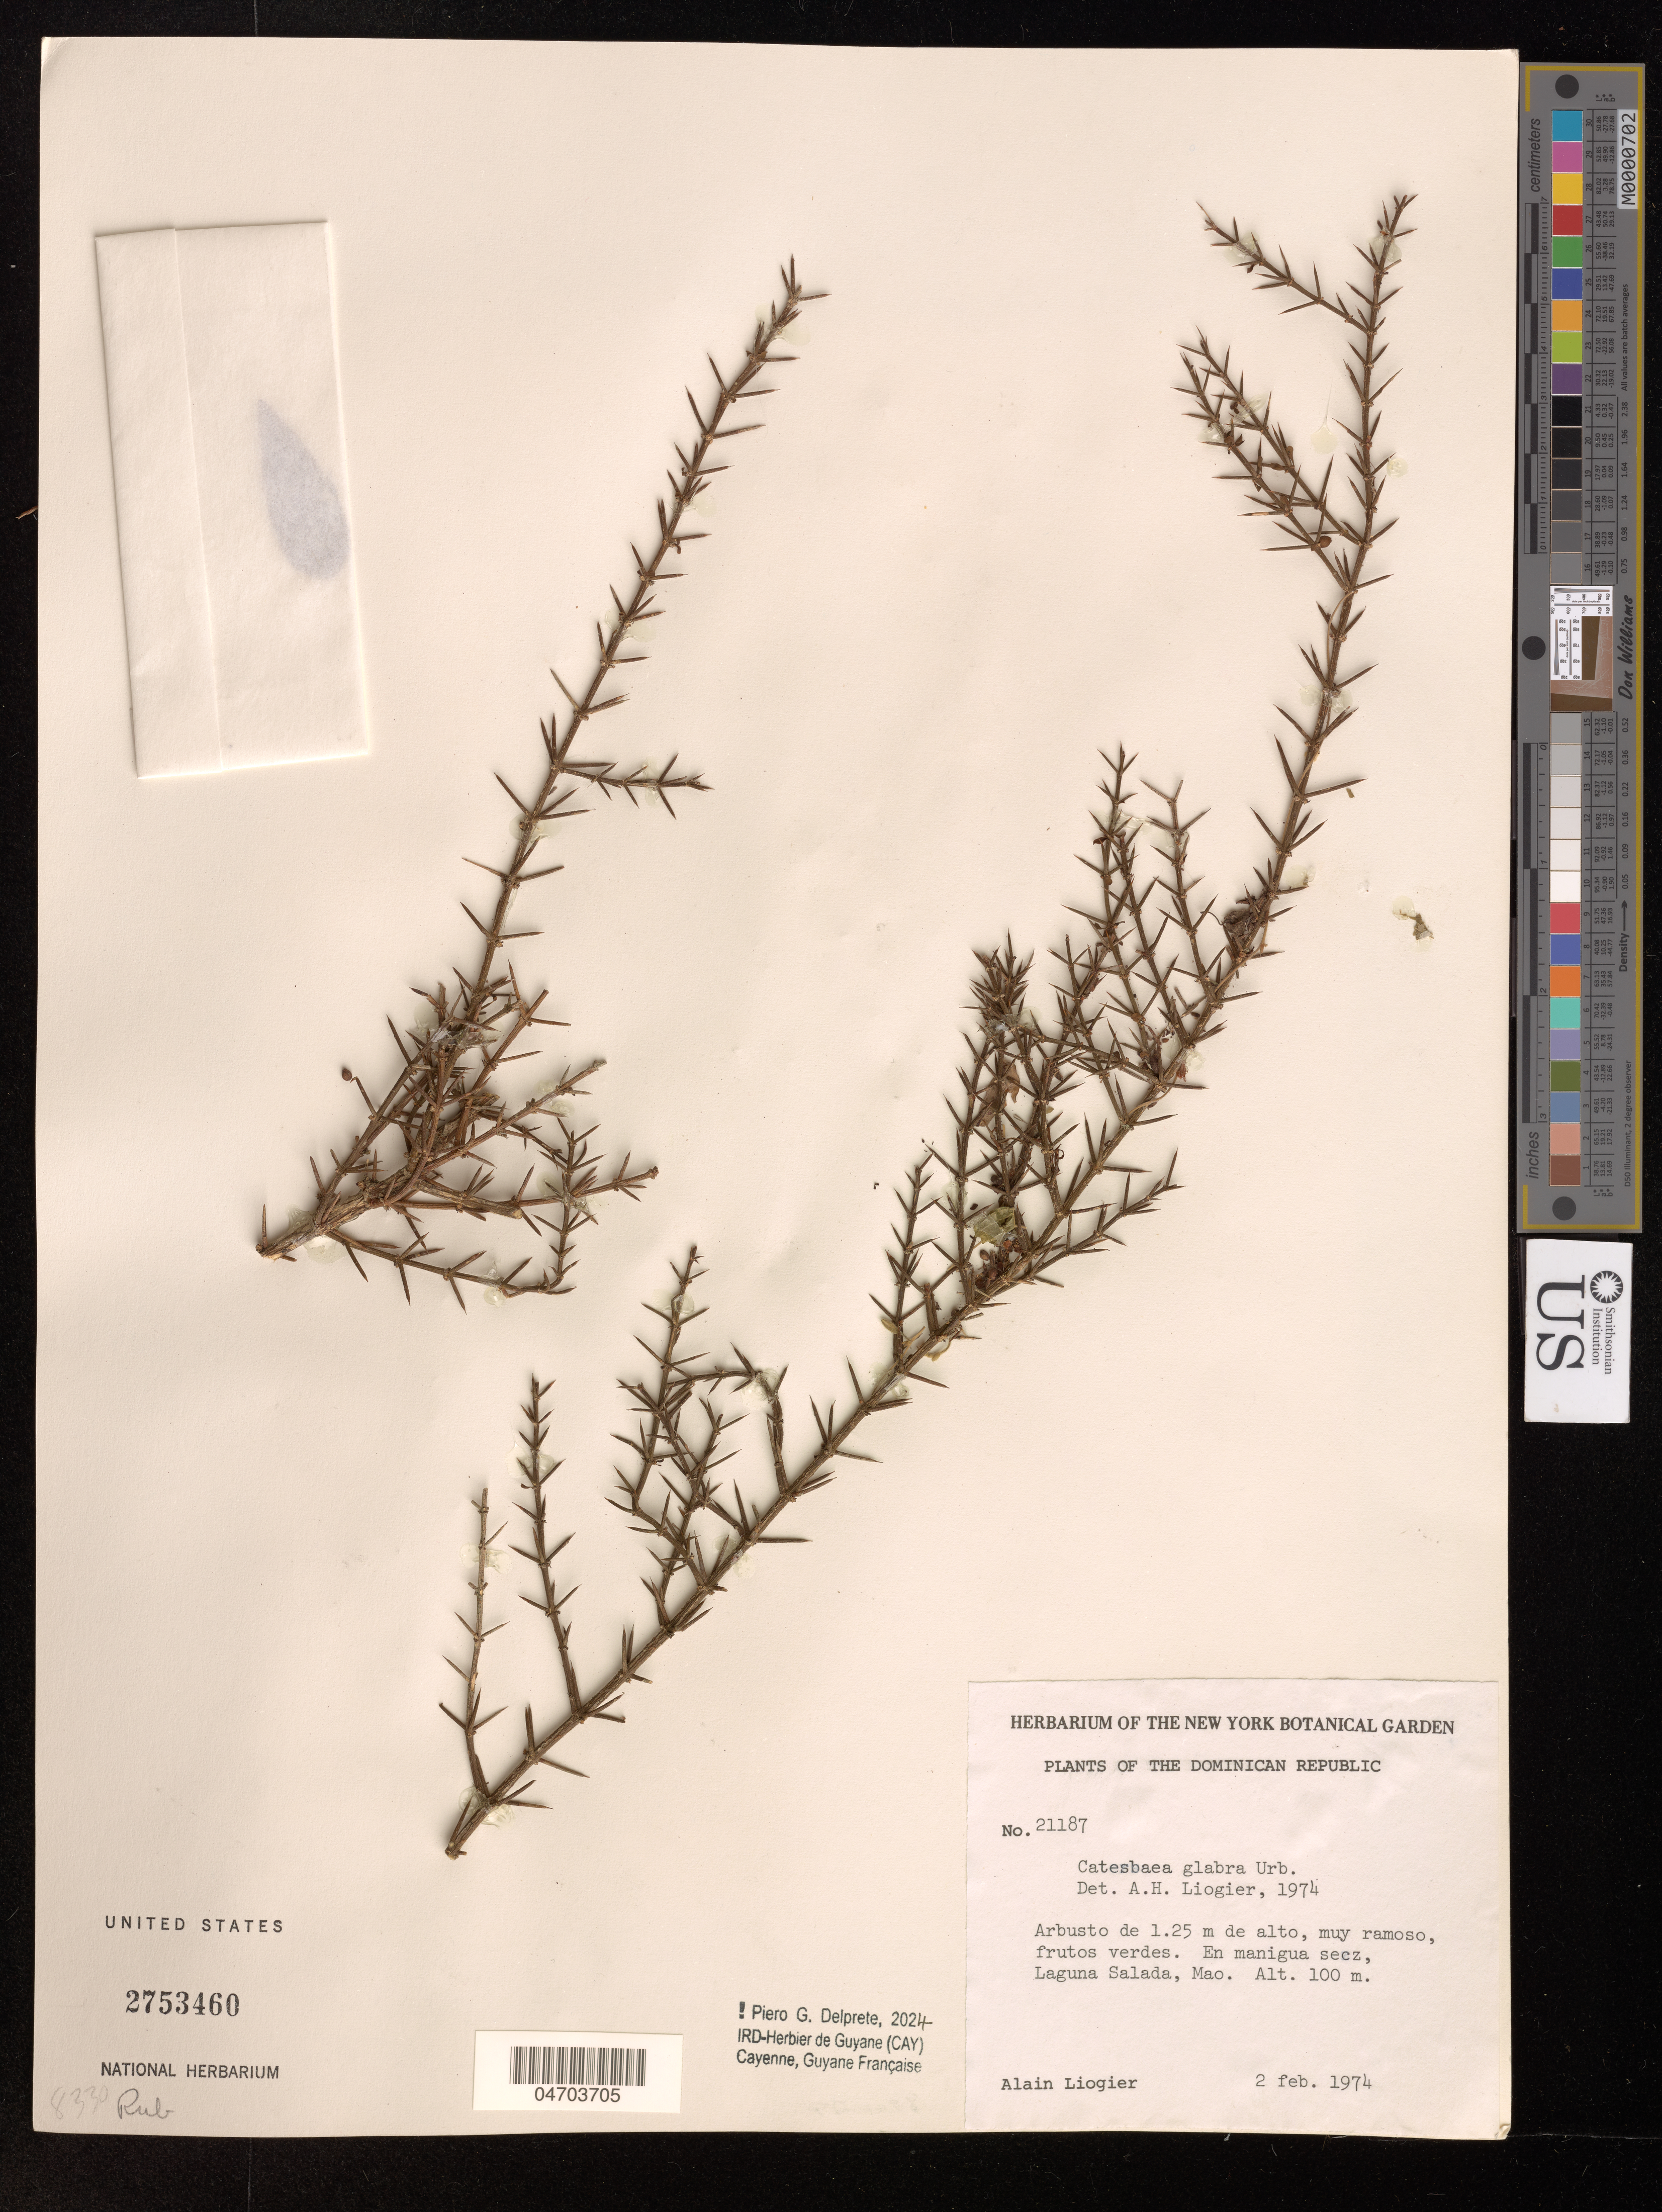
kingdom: Plantae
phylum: Tracheophyta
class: Magnoliopsida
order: Gentianales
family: Rubiaceae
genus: Catesbaea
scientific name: Catesbaea glabra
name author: Urb.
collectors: A. Liogier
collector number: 21187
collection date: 1974-02-02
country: Dominican Republic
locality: Laguna Salada, Mao.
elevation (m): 100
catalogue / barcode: US 2753460